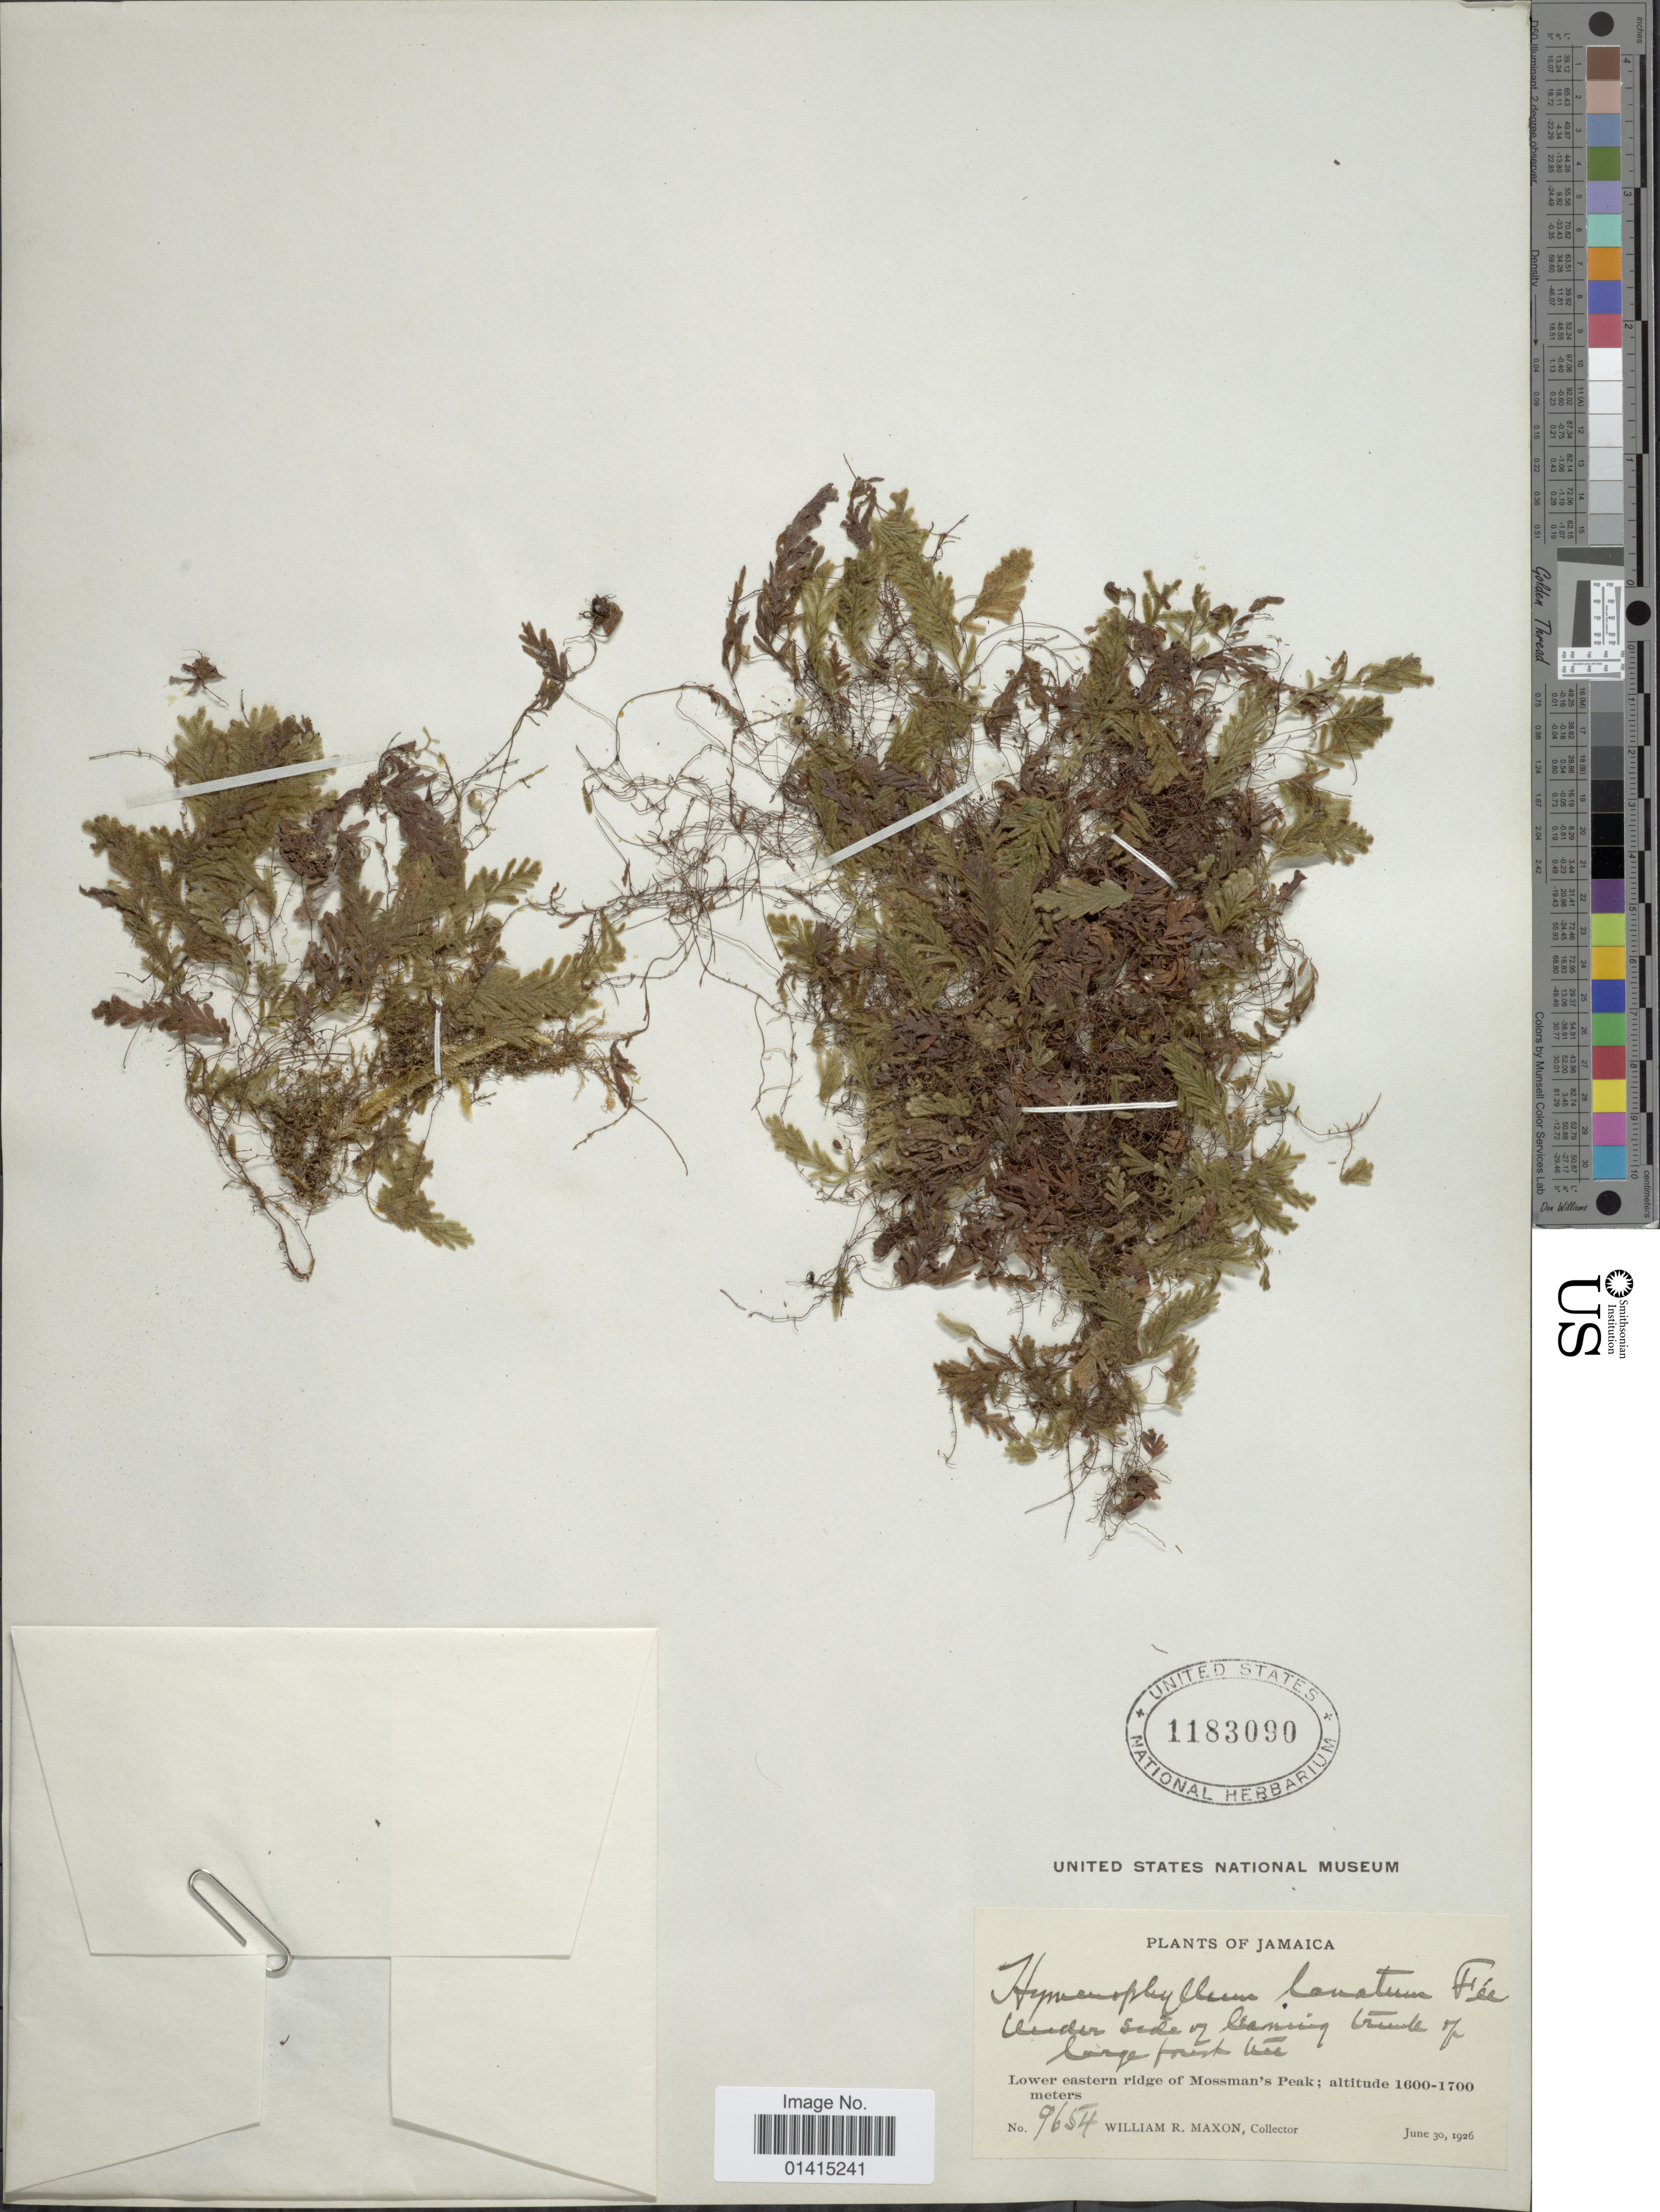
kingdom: Plantae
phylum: Tracheophyta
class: Polypodiopsida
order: Hymenophyllales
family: Hymenophyllaceae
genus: Hymenophyllum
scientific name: Hymenophyllum lanatum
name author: Fée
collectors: W. R. Maxon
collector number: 9654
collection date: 1926-06-30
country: Jamaica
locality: Lower eastern ridge of Mossman's Peak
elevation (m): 1600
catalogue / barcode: US 1183090